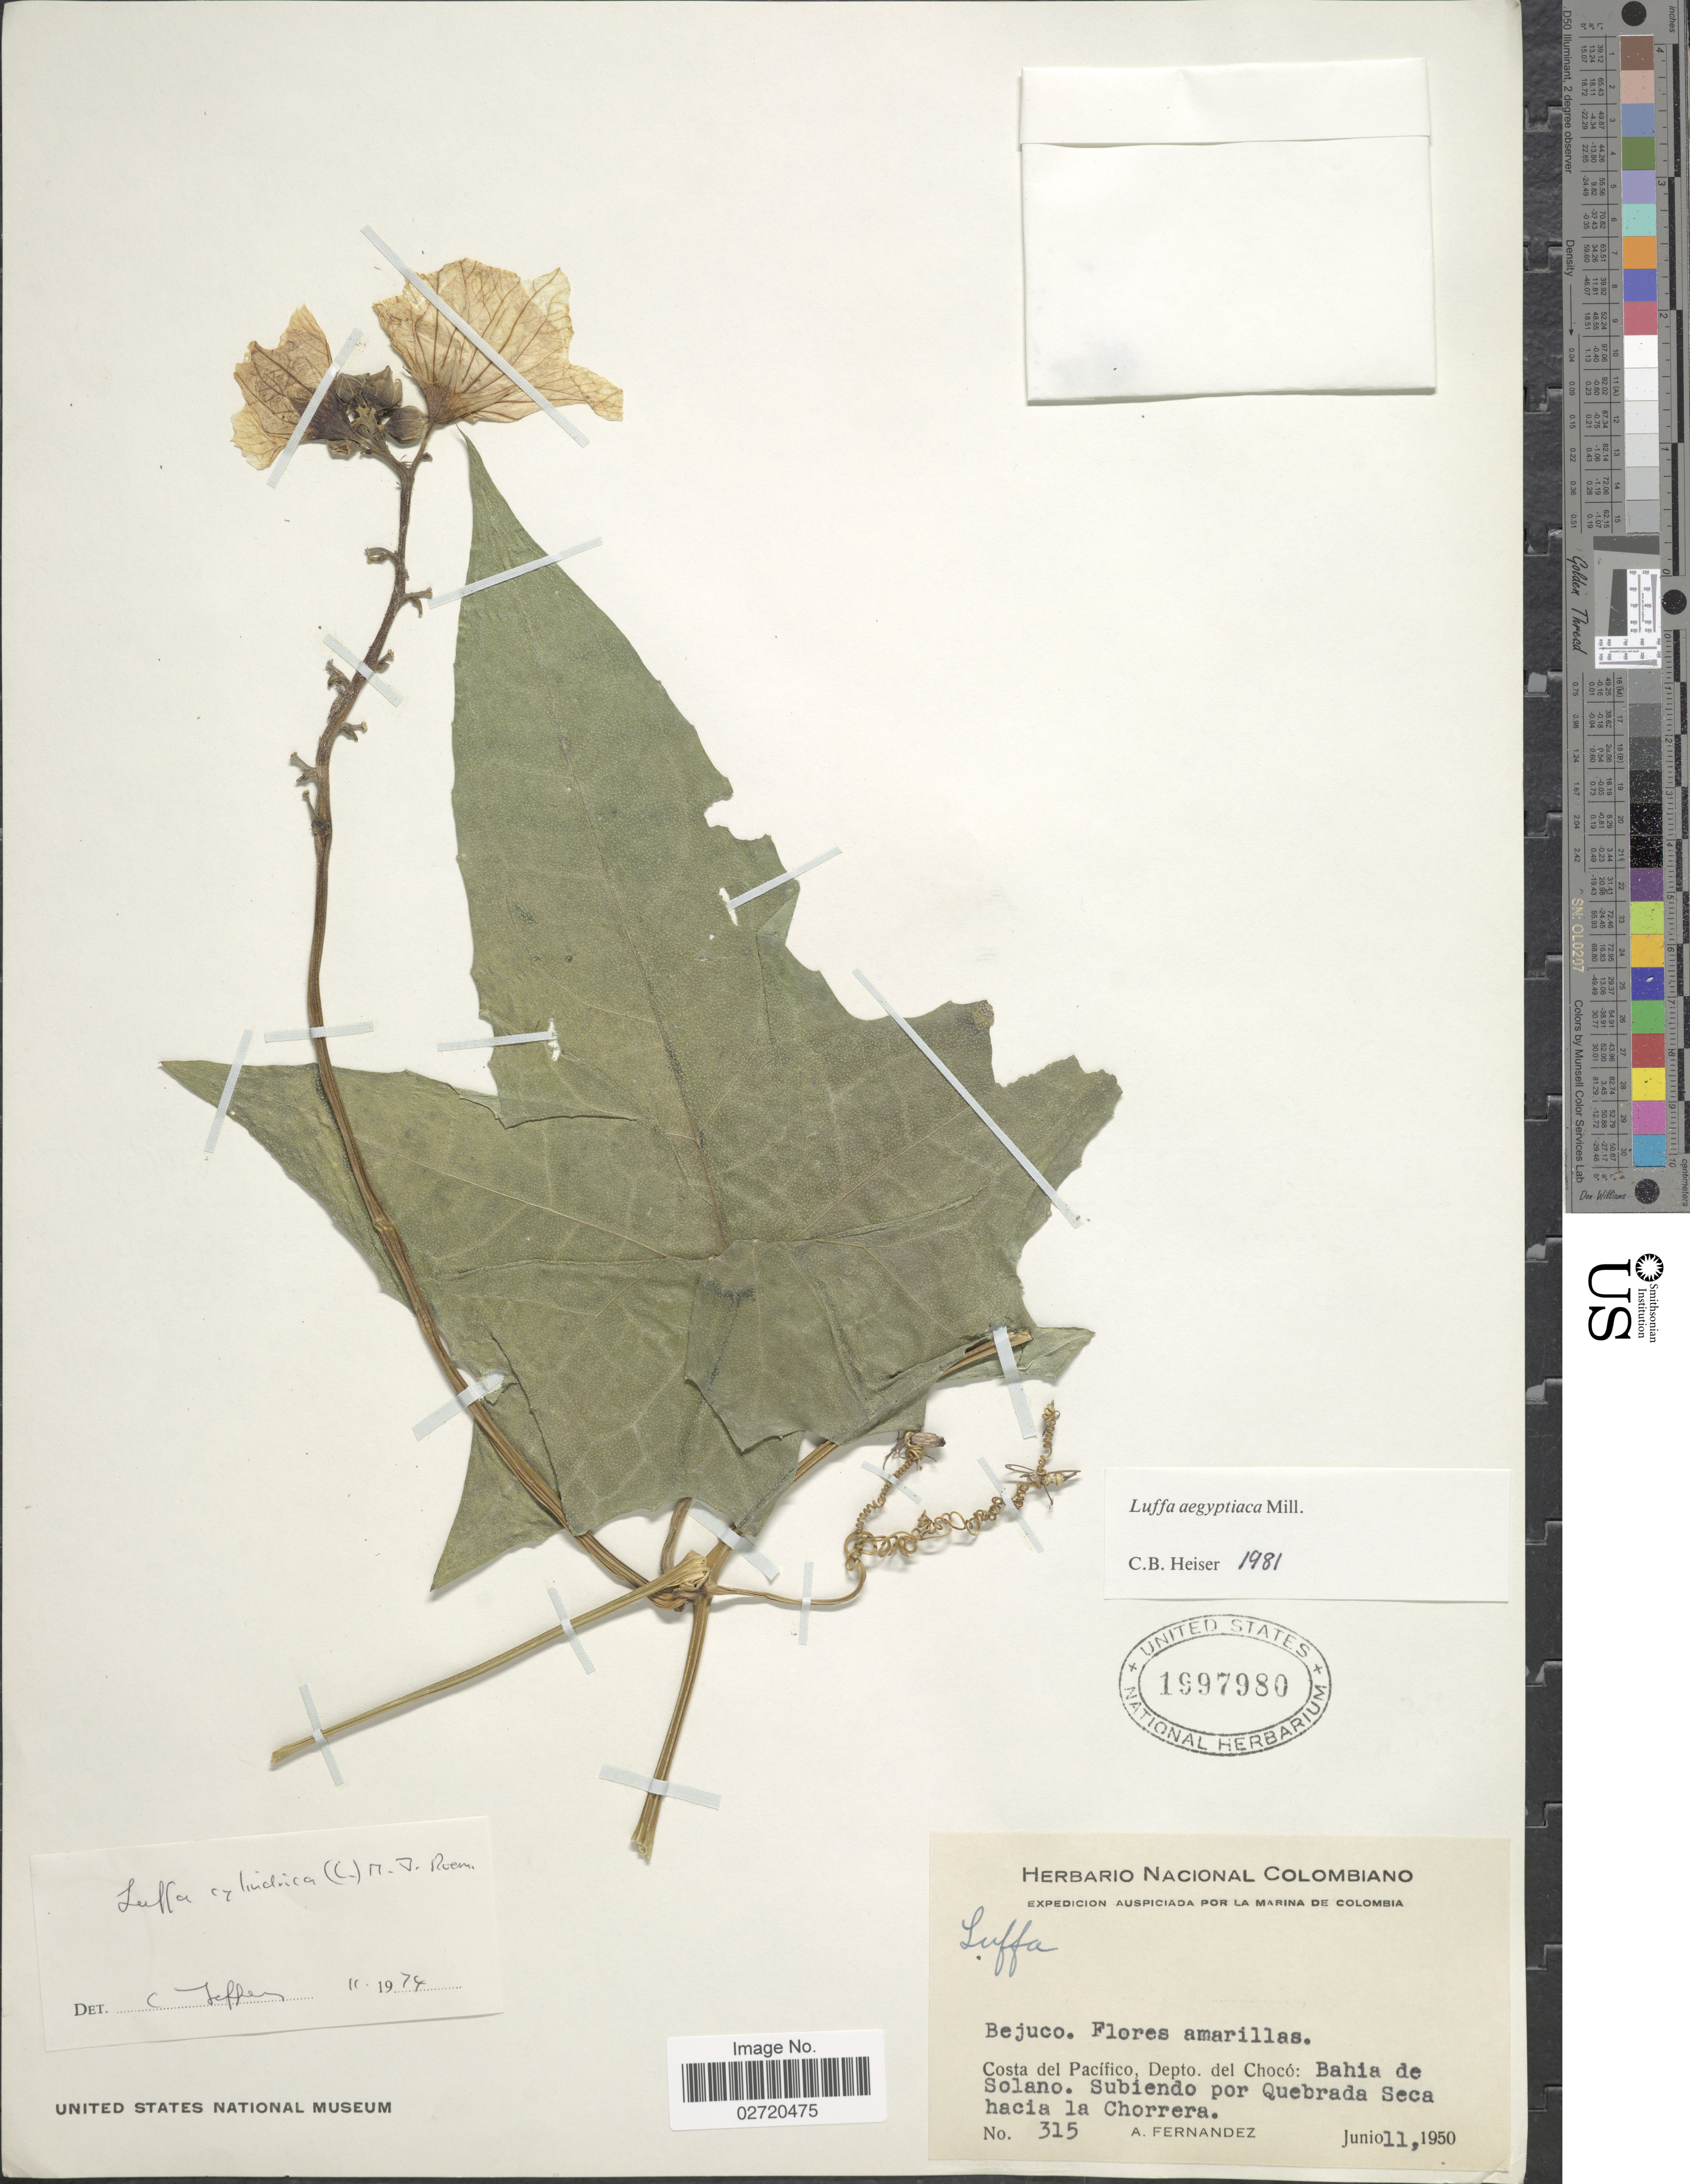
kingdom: Plantae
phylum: Tracheophyta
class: Magnoliopsida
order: Cucurbitales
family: Cucurbitaceae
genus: Luffa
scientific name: Luffa aegyptiaca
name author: Mill.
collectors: A. Fernandez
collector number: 315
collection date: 1950-06-11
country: Colombia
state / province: Chocó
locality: Costa del Pacifico, Depto. del Choco: Bahia de Solano, Subiendo por Quebrada Seca hacia la Chorrera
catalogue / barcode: US 1997980